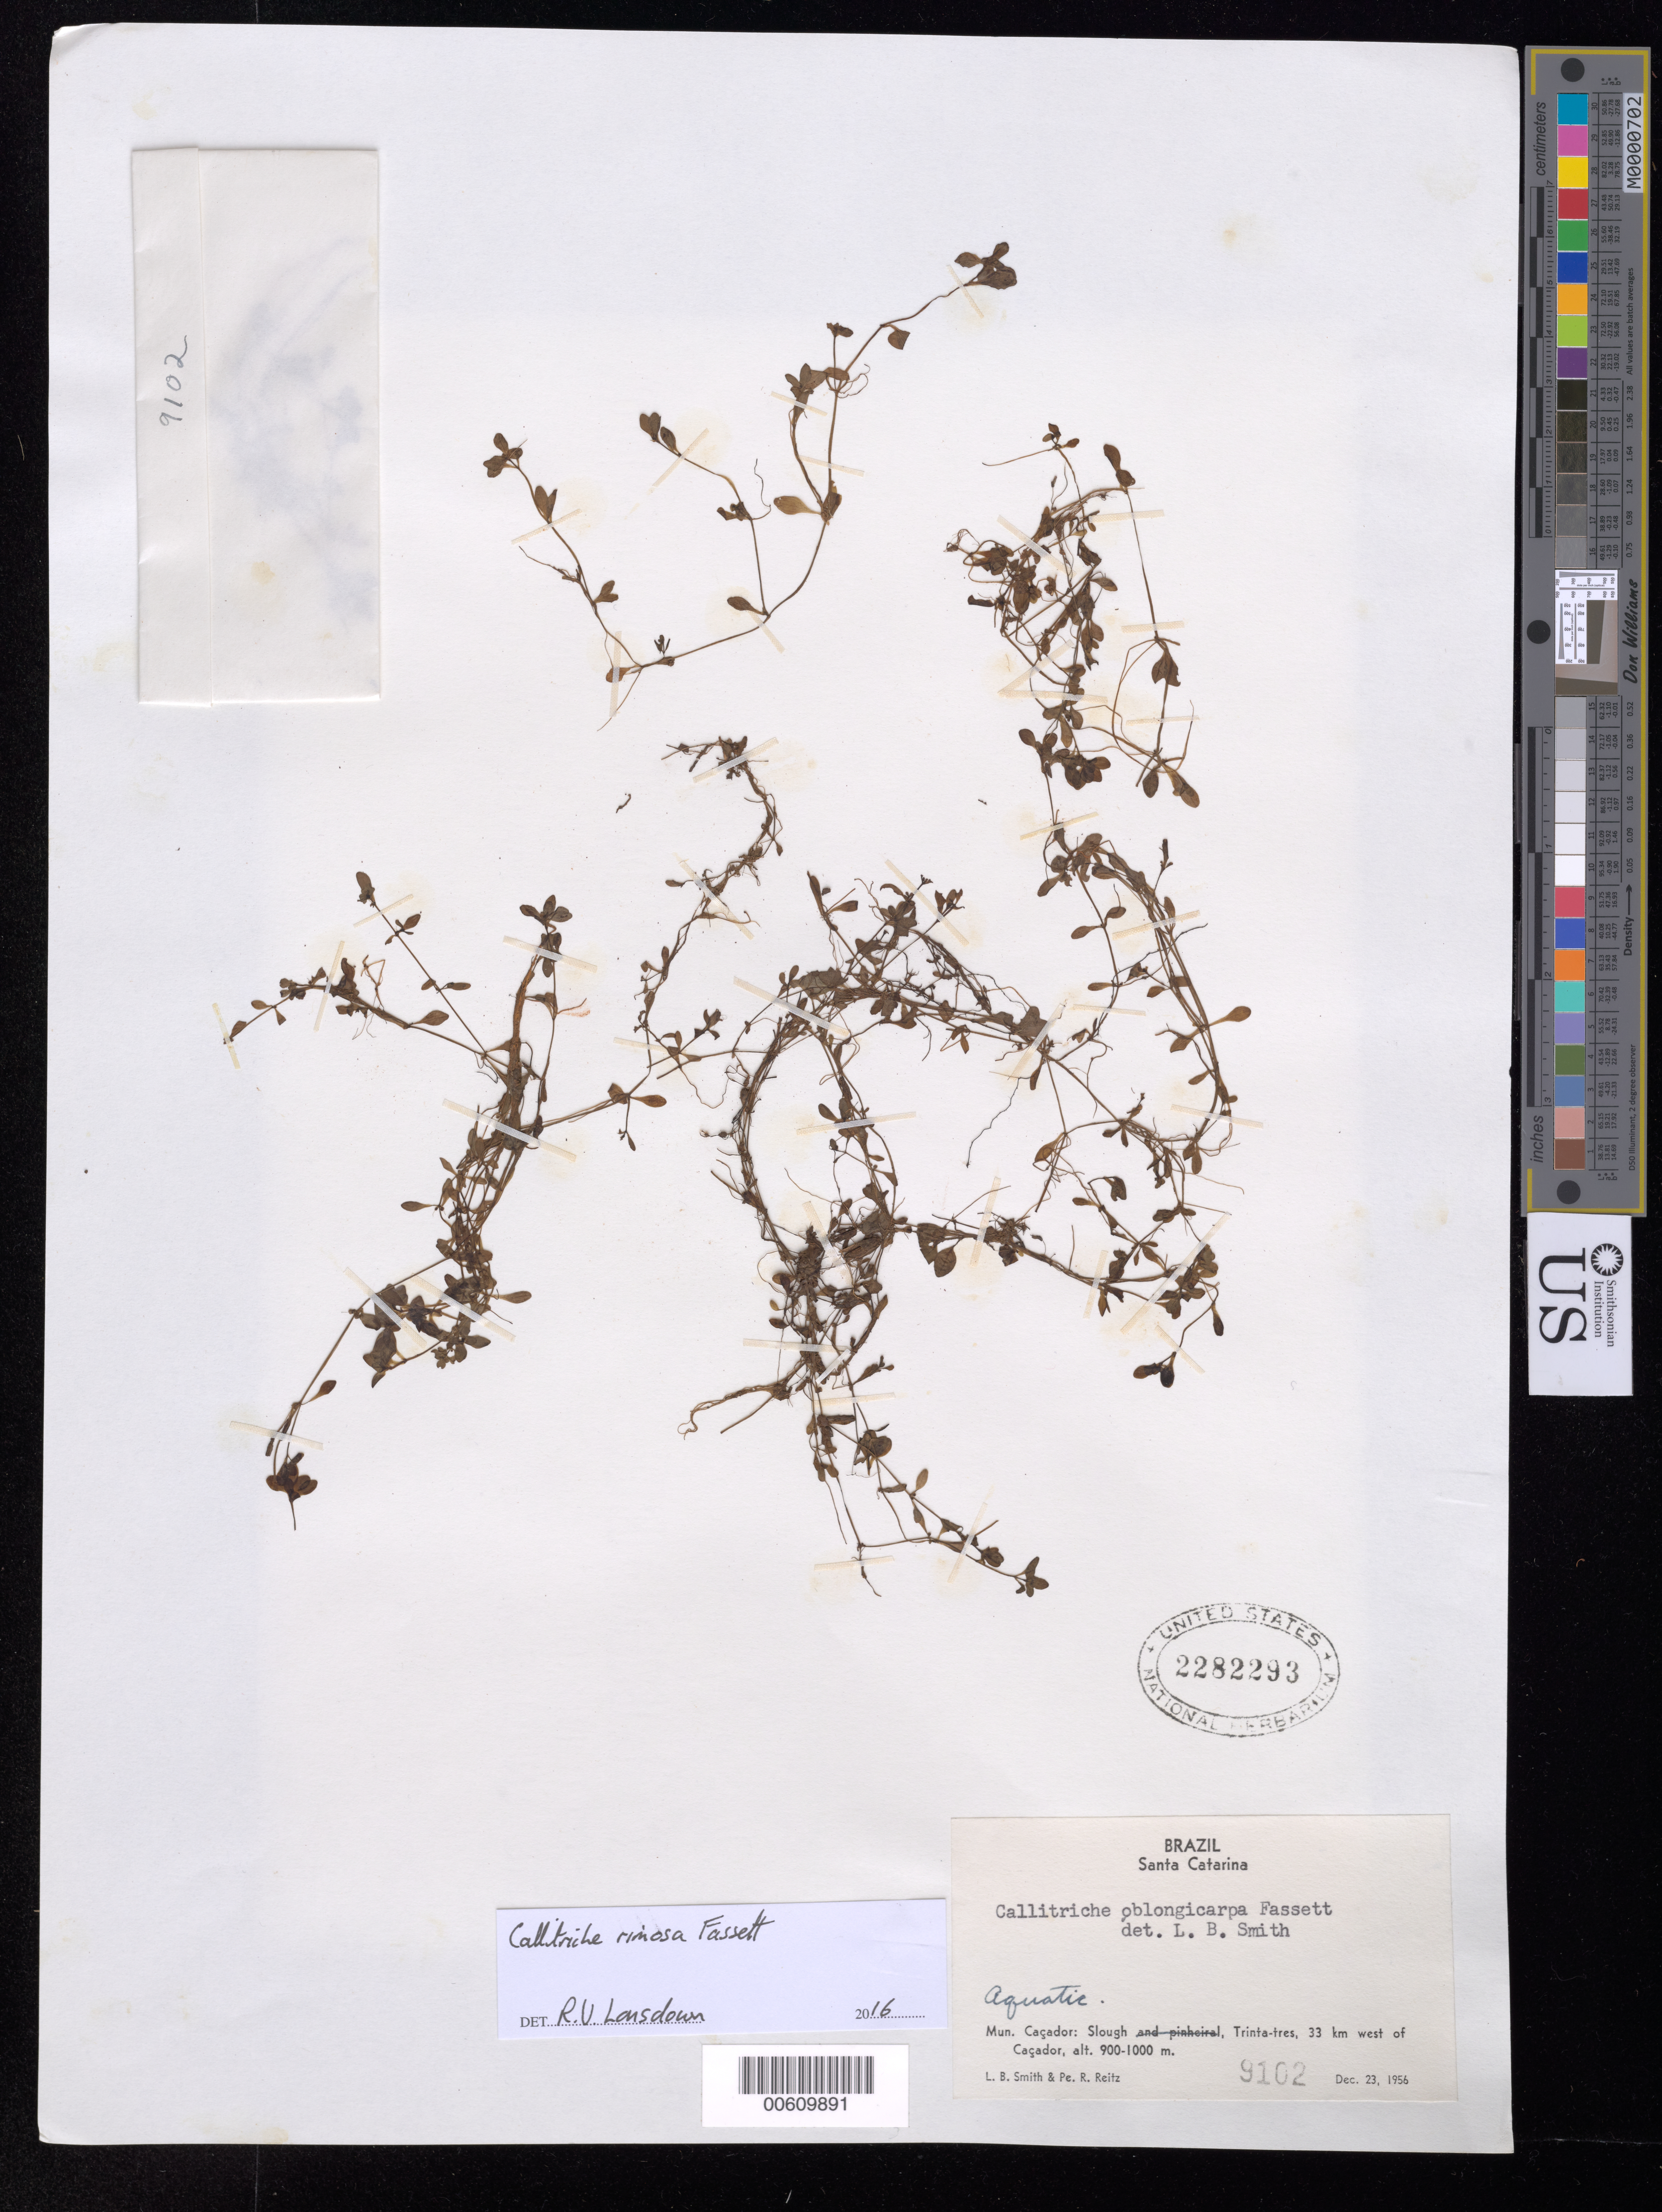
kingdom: Plantae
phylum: Tracheophyta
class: Magnoliopsida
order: Lamiales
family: Plantaginaceae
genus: Callitriche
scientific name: Callitriche rimosa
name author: Fassett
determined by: Lansdown, Richard V.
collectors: L. Smith & R. Reitz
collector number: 9102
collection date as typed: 23 Dec 1956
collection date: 1956-12-23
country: Brazil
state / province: Santa Catarina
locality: Cacador, Trinta-tres, W of Cacador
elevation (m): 900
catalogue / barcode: US 2282293